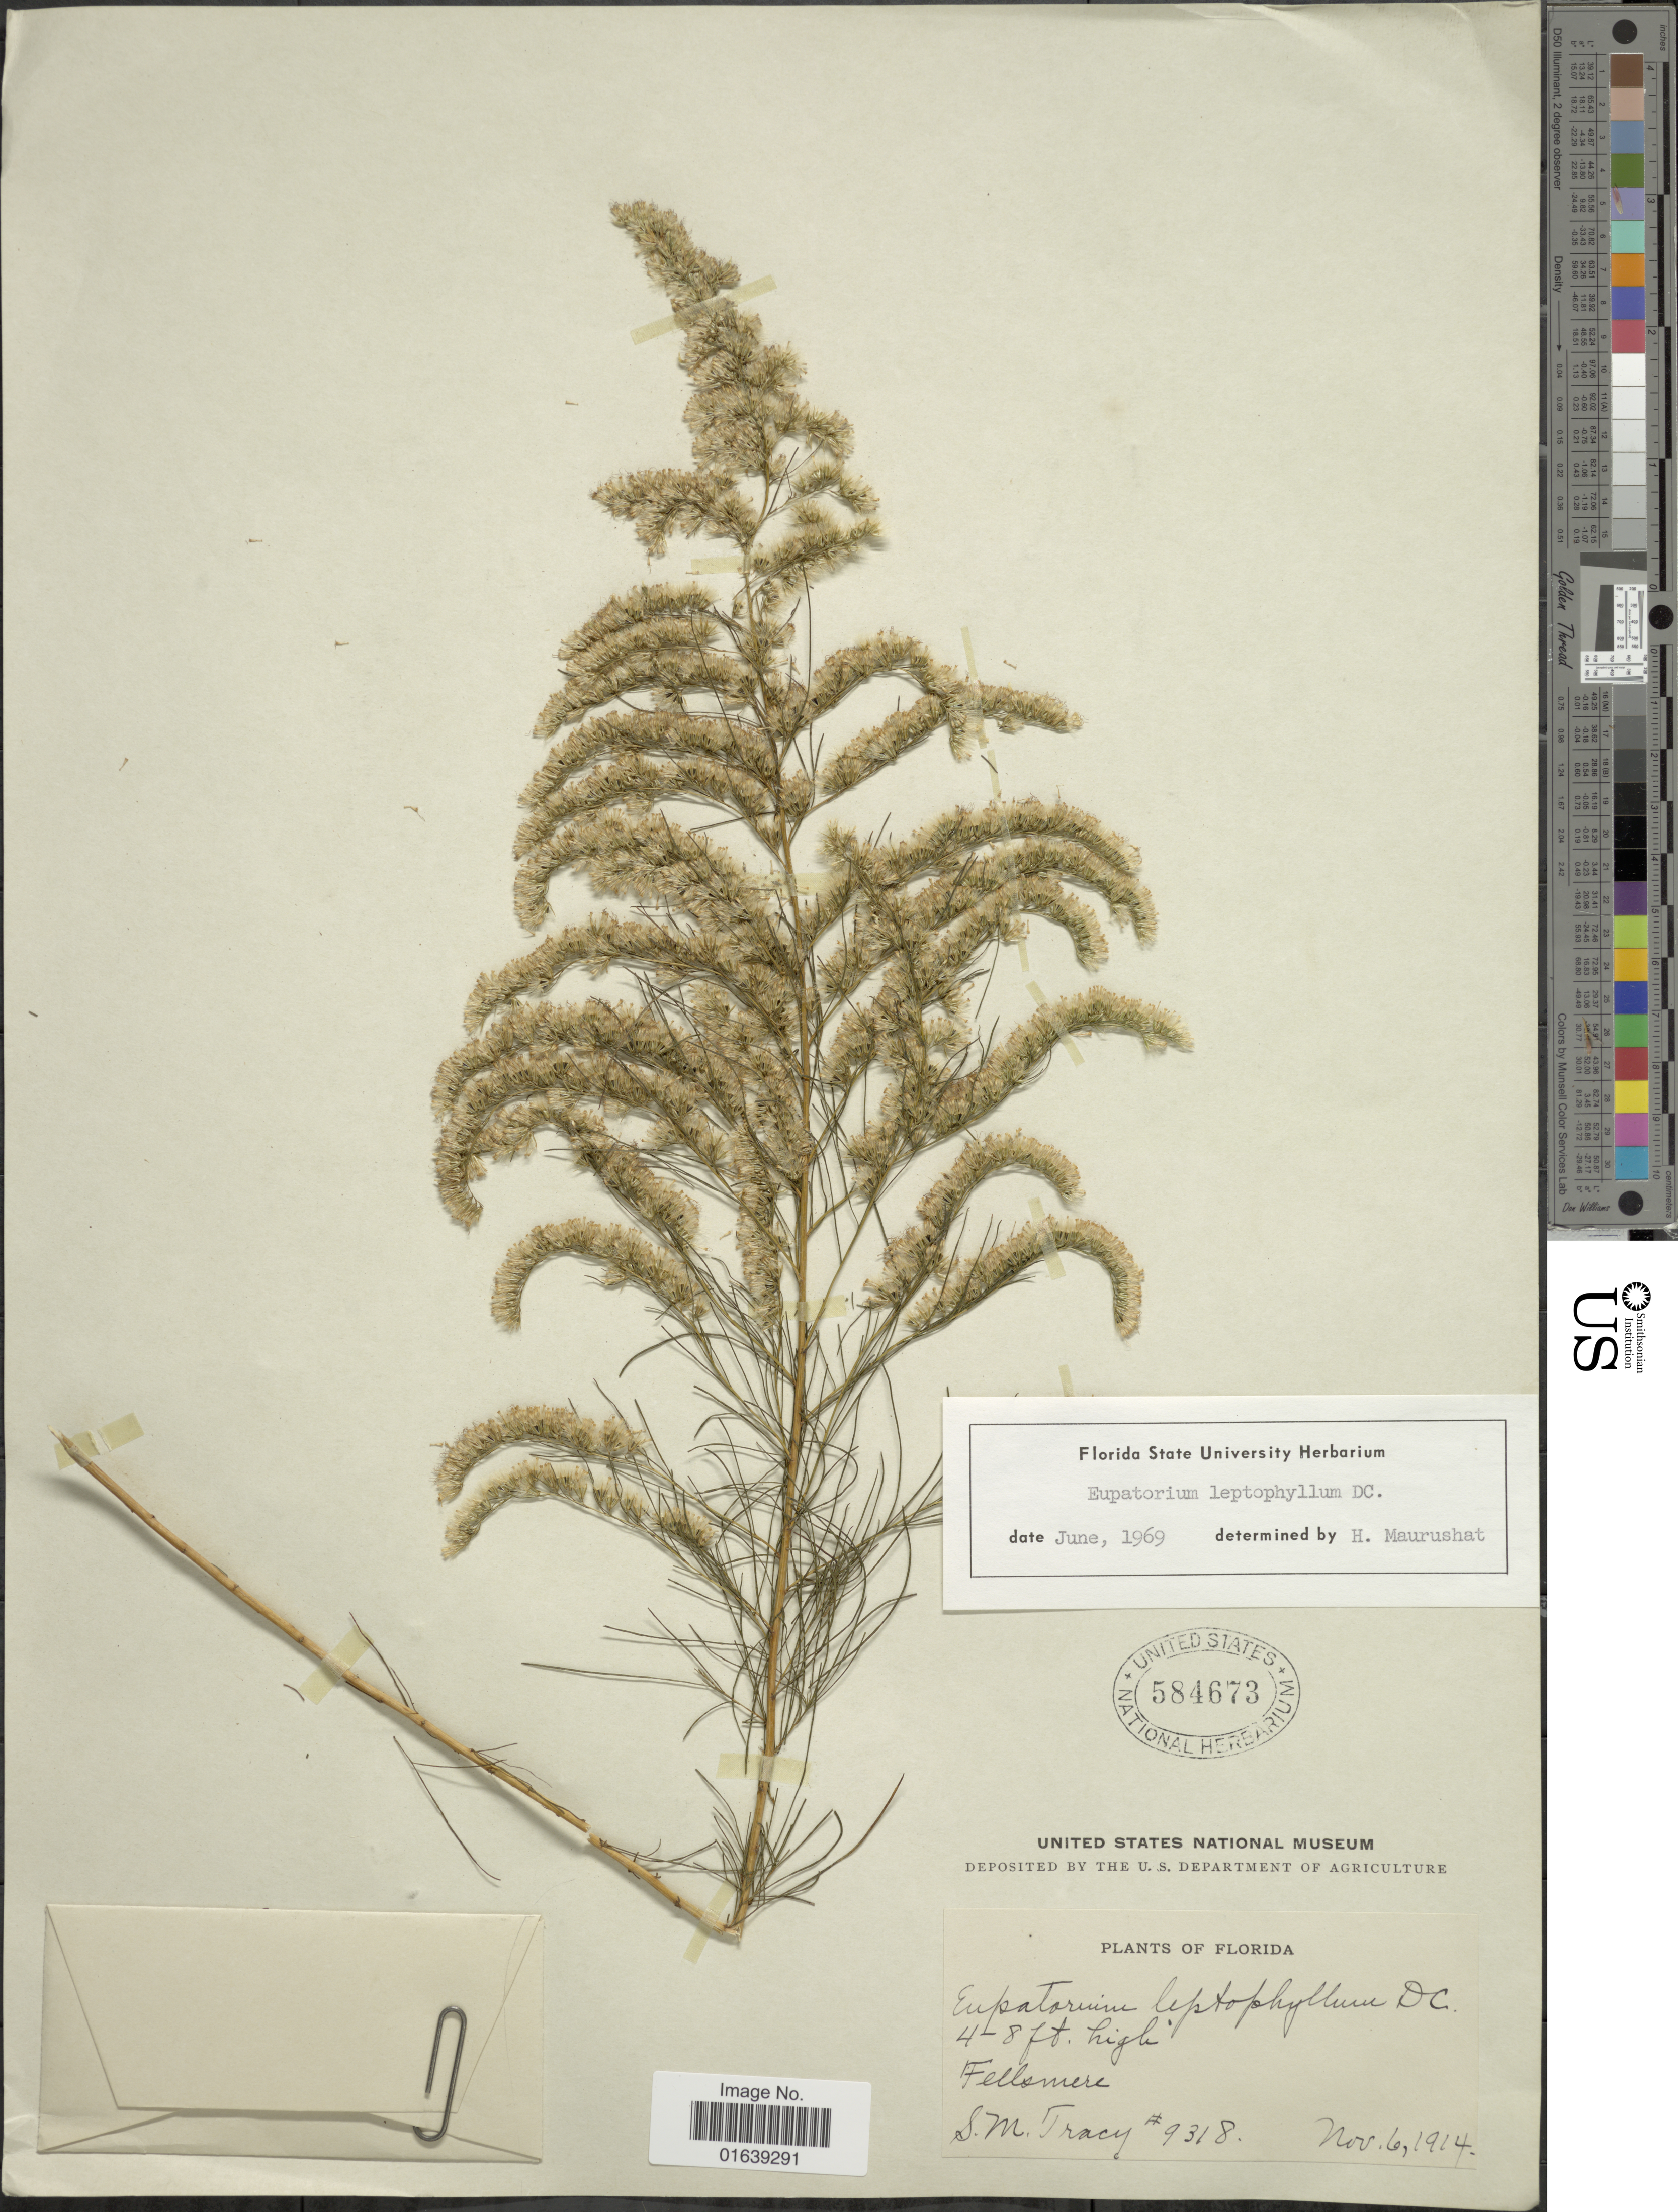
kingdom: Plantae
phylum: Tracheophyta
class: Magnoliopsida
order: Asterales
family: Asteraceae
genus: Eupatorium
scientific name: Eupatorium leptophyllum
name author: DC.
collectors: S. M. Tracy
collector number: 9318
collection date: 1914-11-06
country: United States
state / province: Florida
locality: Fellsmere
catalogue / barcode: US 584673